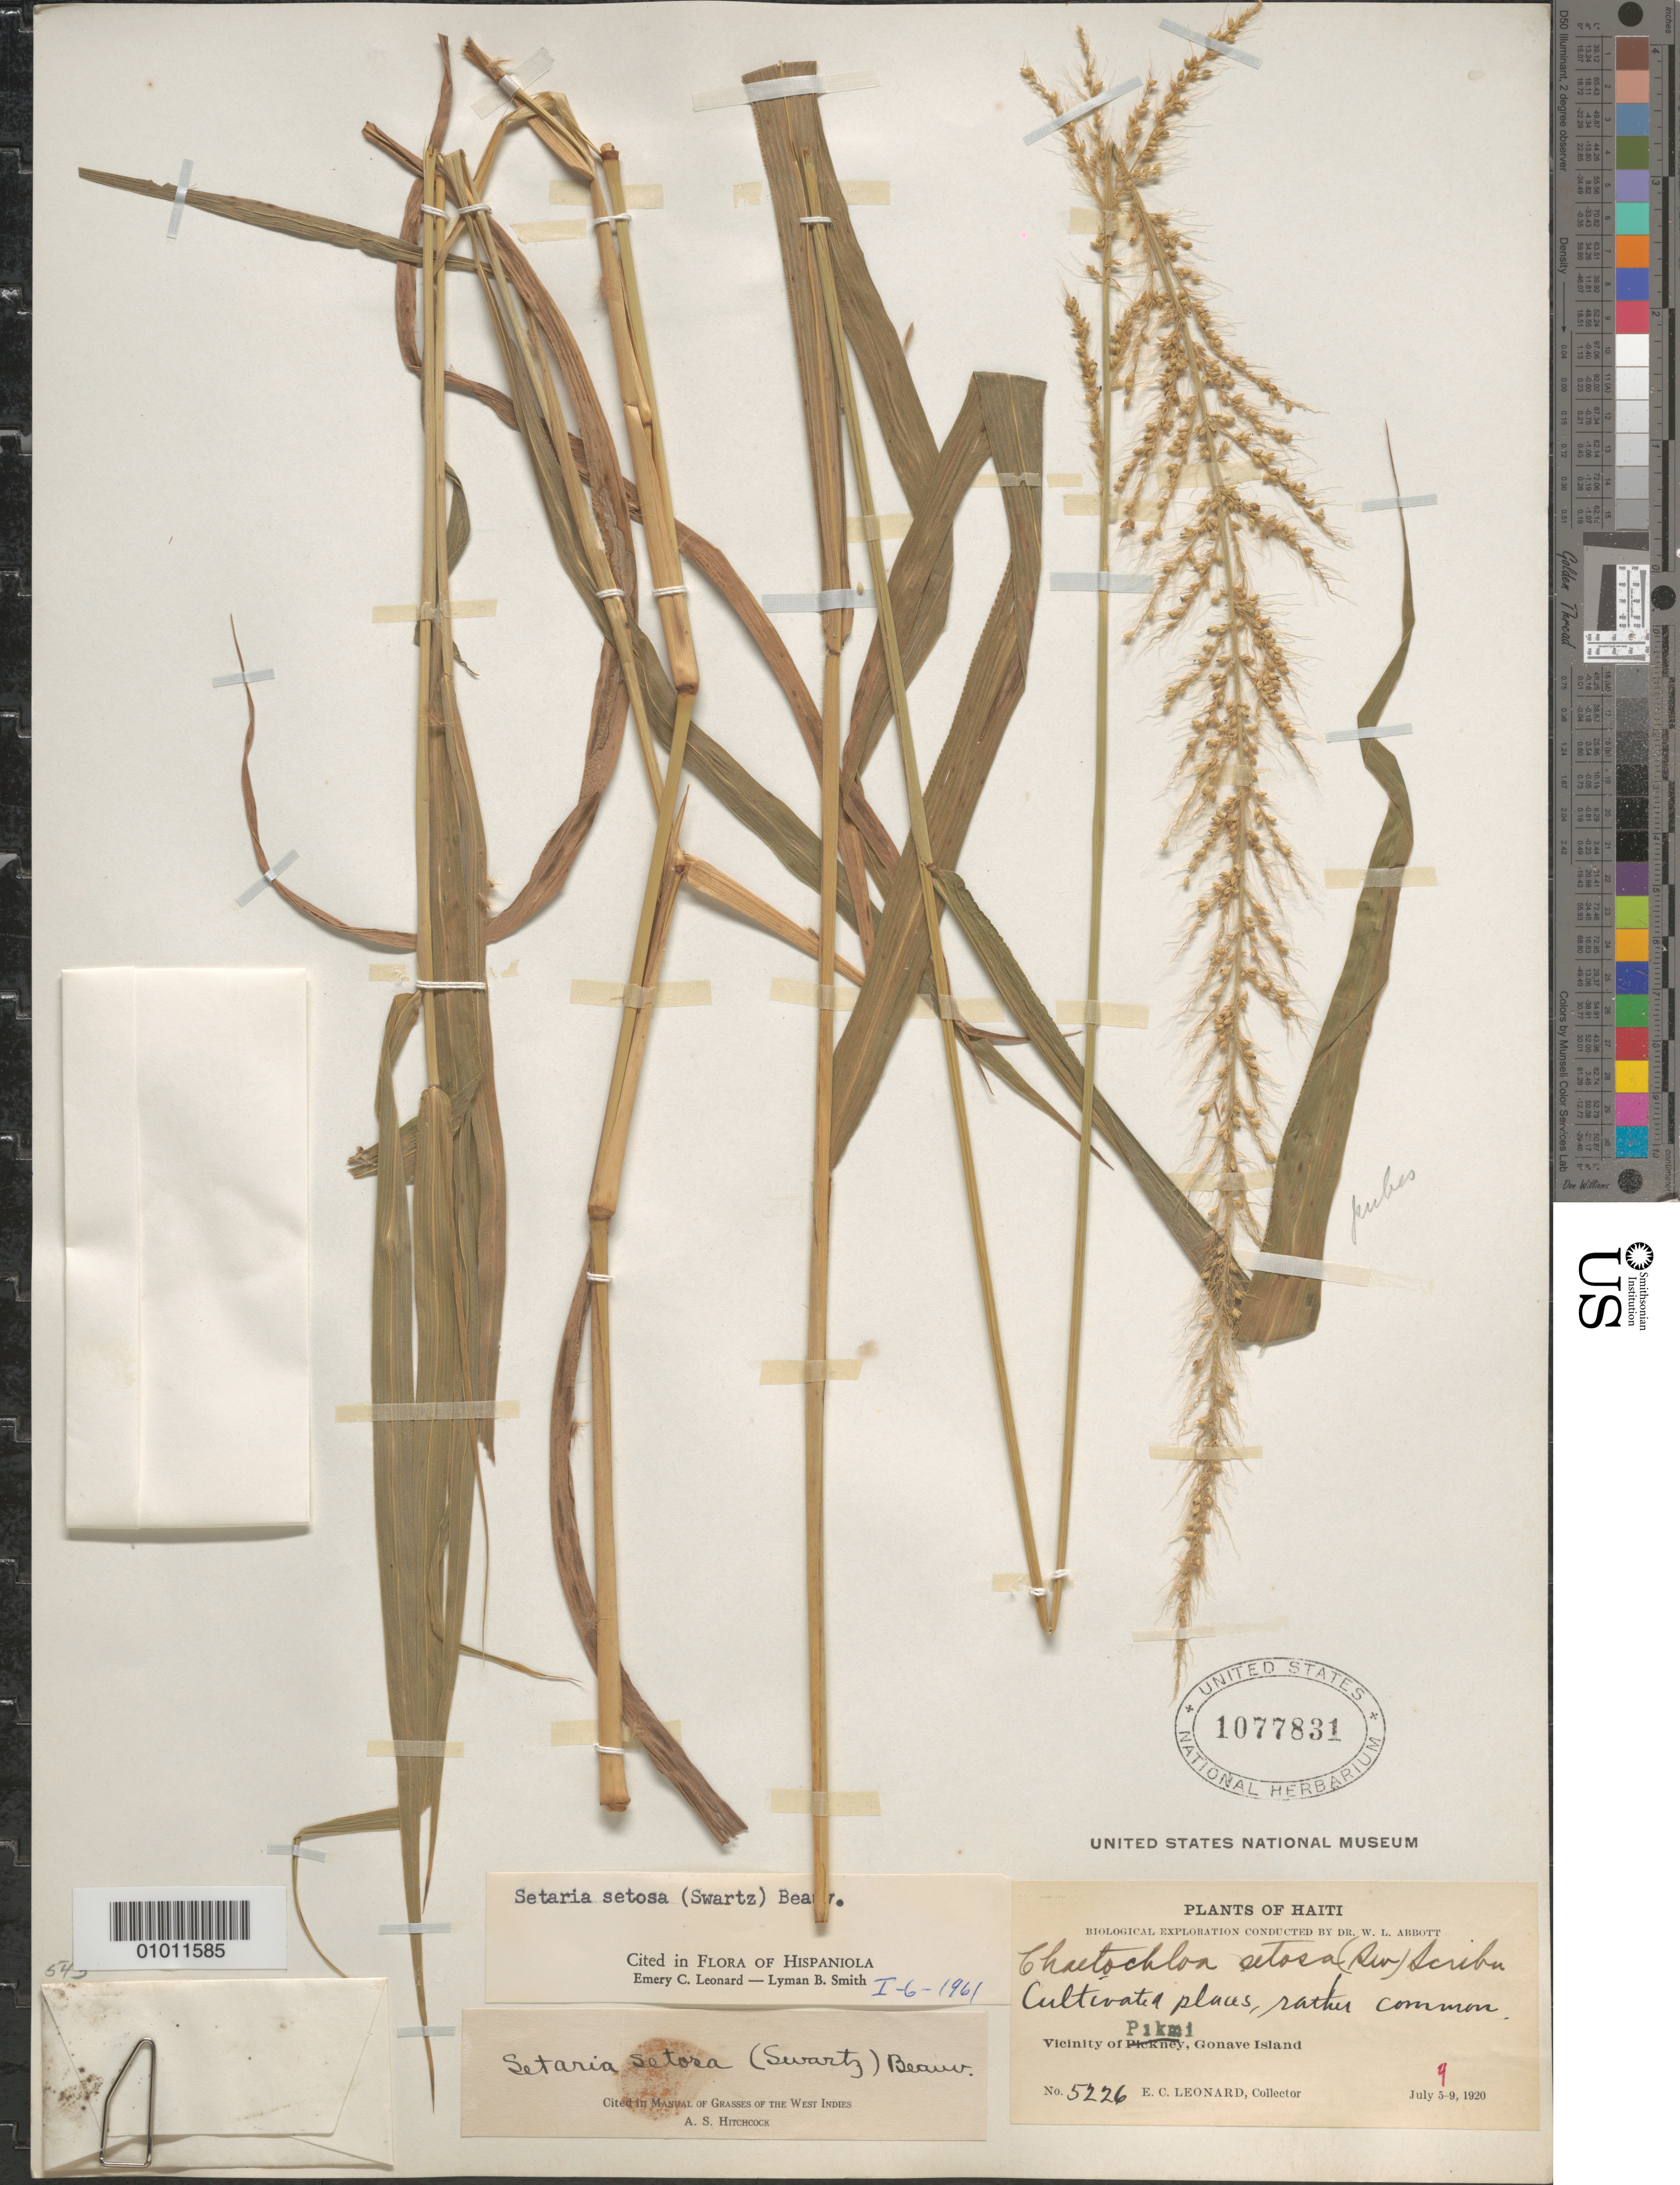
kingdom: Plantae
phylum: Tracheophyta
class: Liliopsida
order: Poales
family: Poaceae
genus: Setaria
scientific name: Setaria setosa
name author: (Sw.) P. Beauv.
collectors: E. C. Leonard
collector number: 5226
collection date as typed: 09 Jul 1920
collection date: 1920-07-09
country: Haiti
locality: Vicinity of Pikmi, Gonave Island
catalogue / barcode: US 1077831